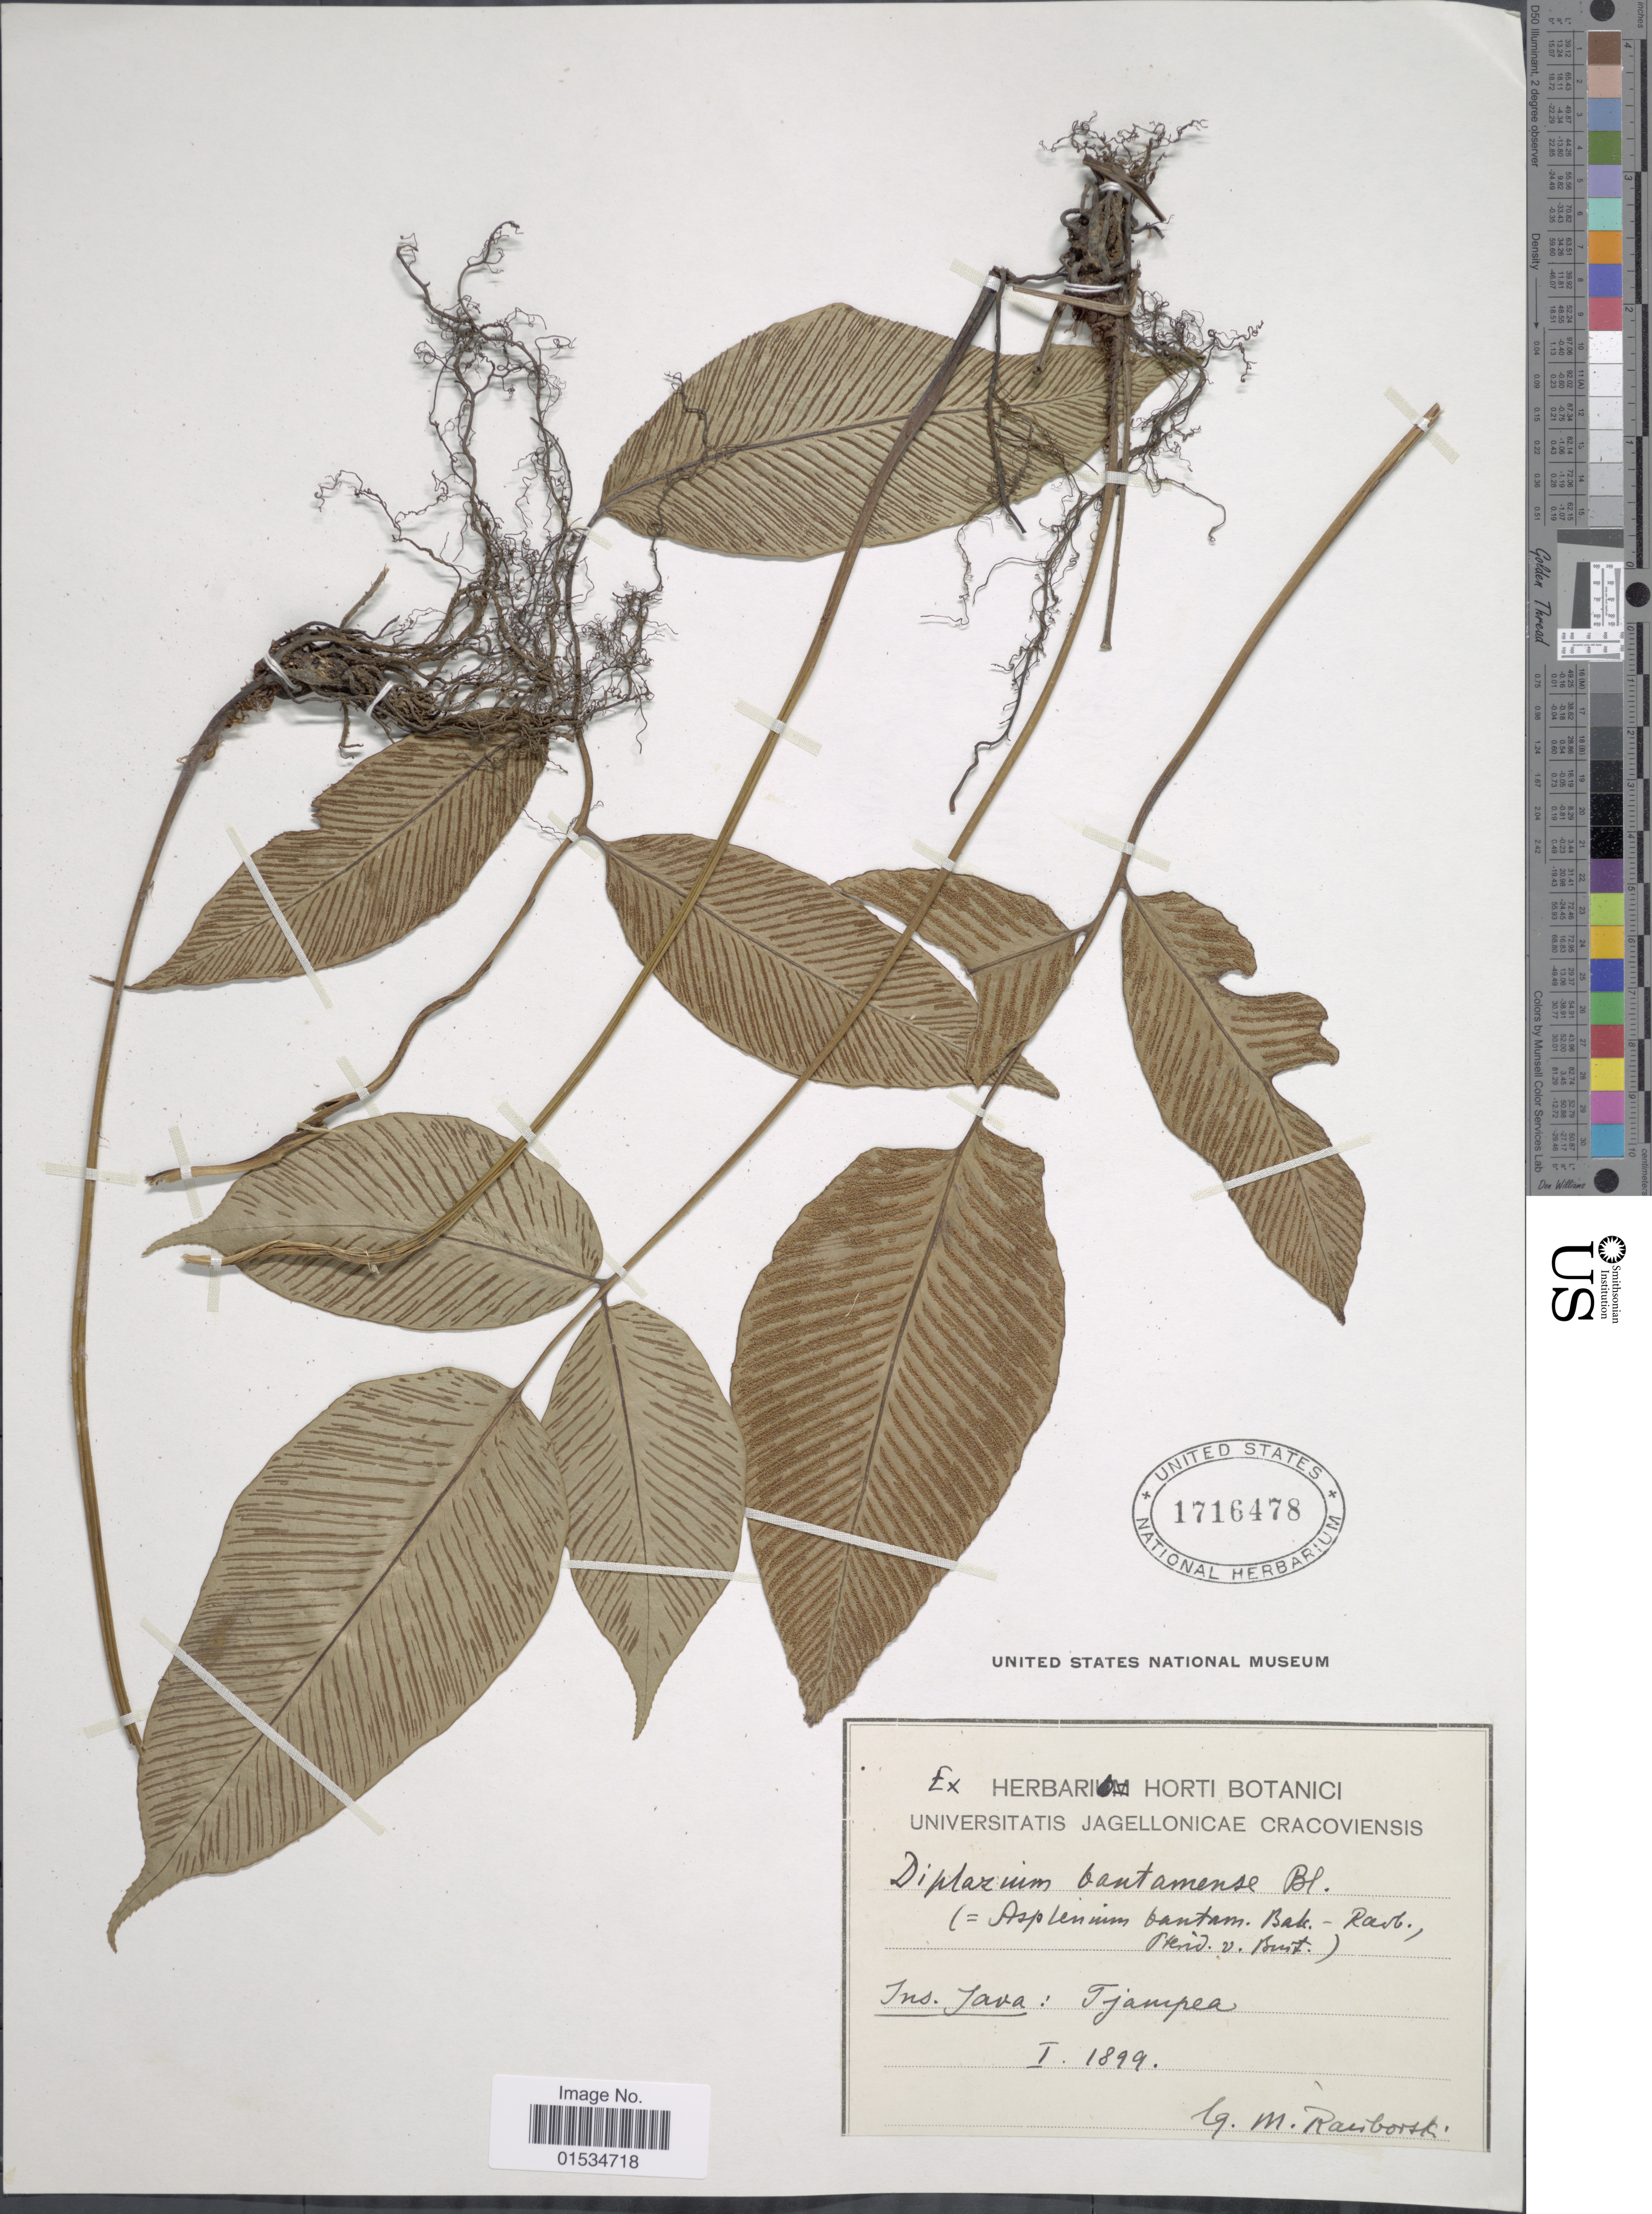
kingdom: Plantae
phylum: Tracheophyta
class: Polypodiopsida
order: Polypodiales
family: Athyriaceae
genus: Diplazium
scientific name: Diplazium bantamense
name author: Blume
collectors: M. Raciborski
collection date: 1899-01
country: Indonesia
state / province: Java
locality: Tjampea [interpreted]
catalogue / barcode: US 1716478